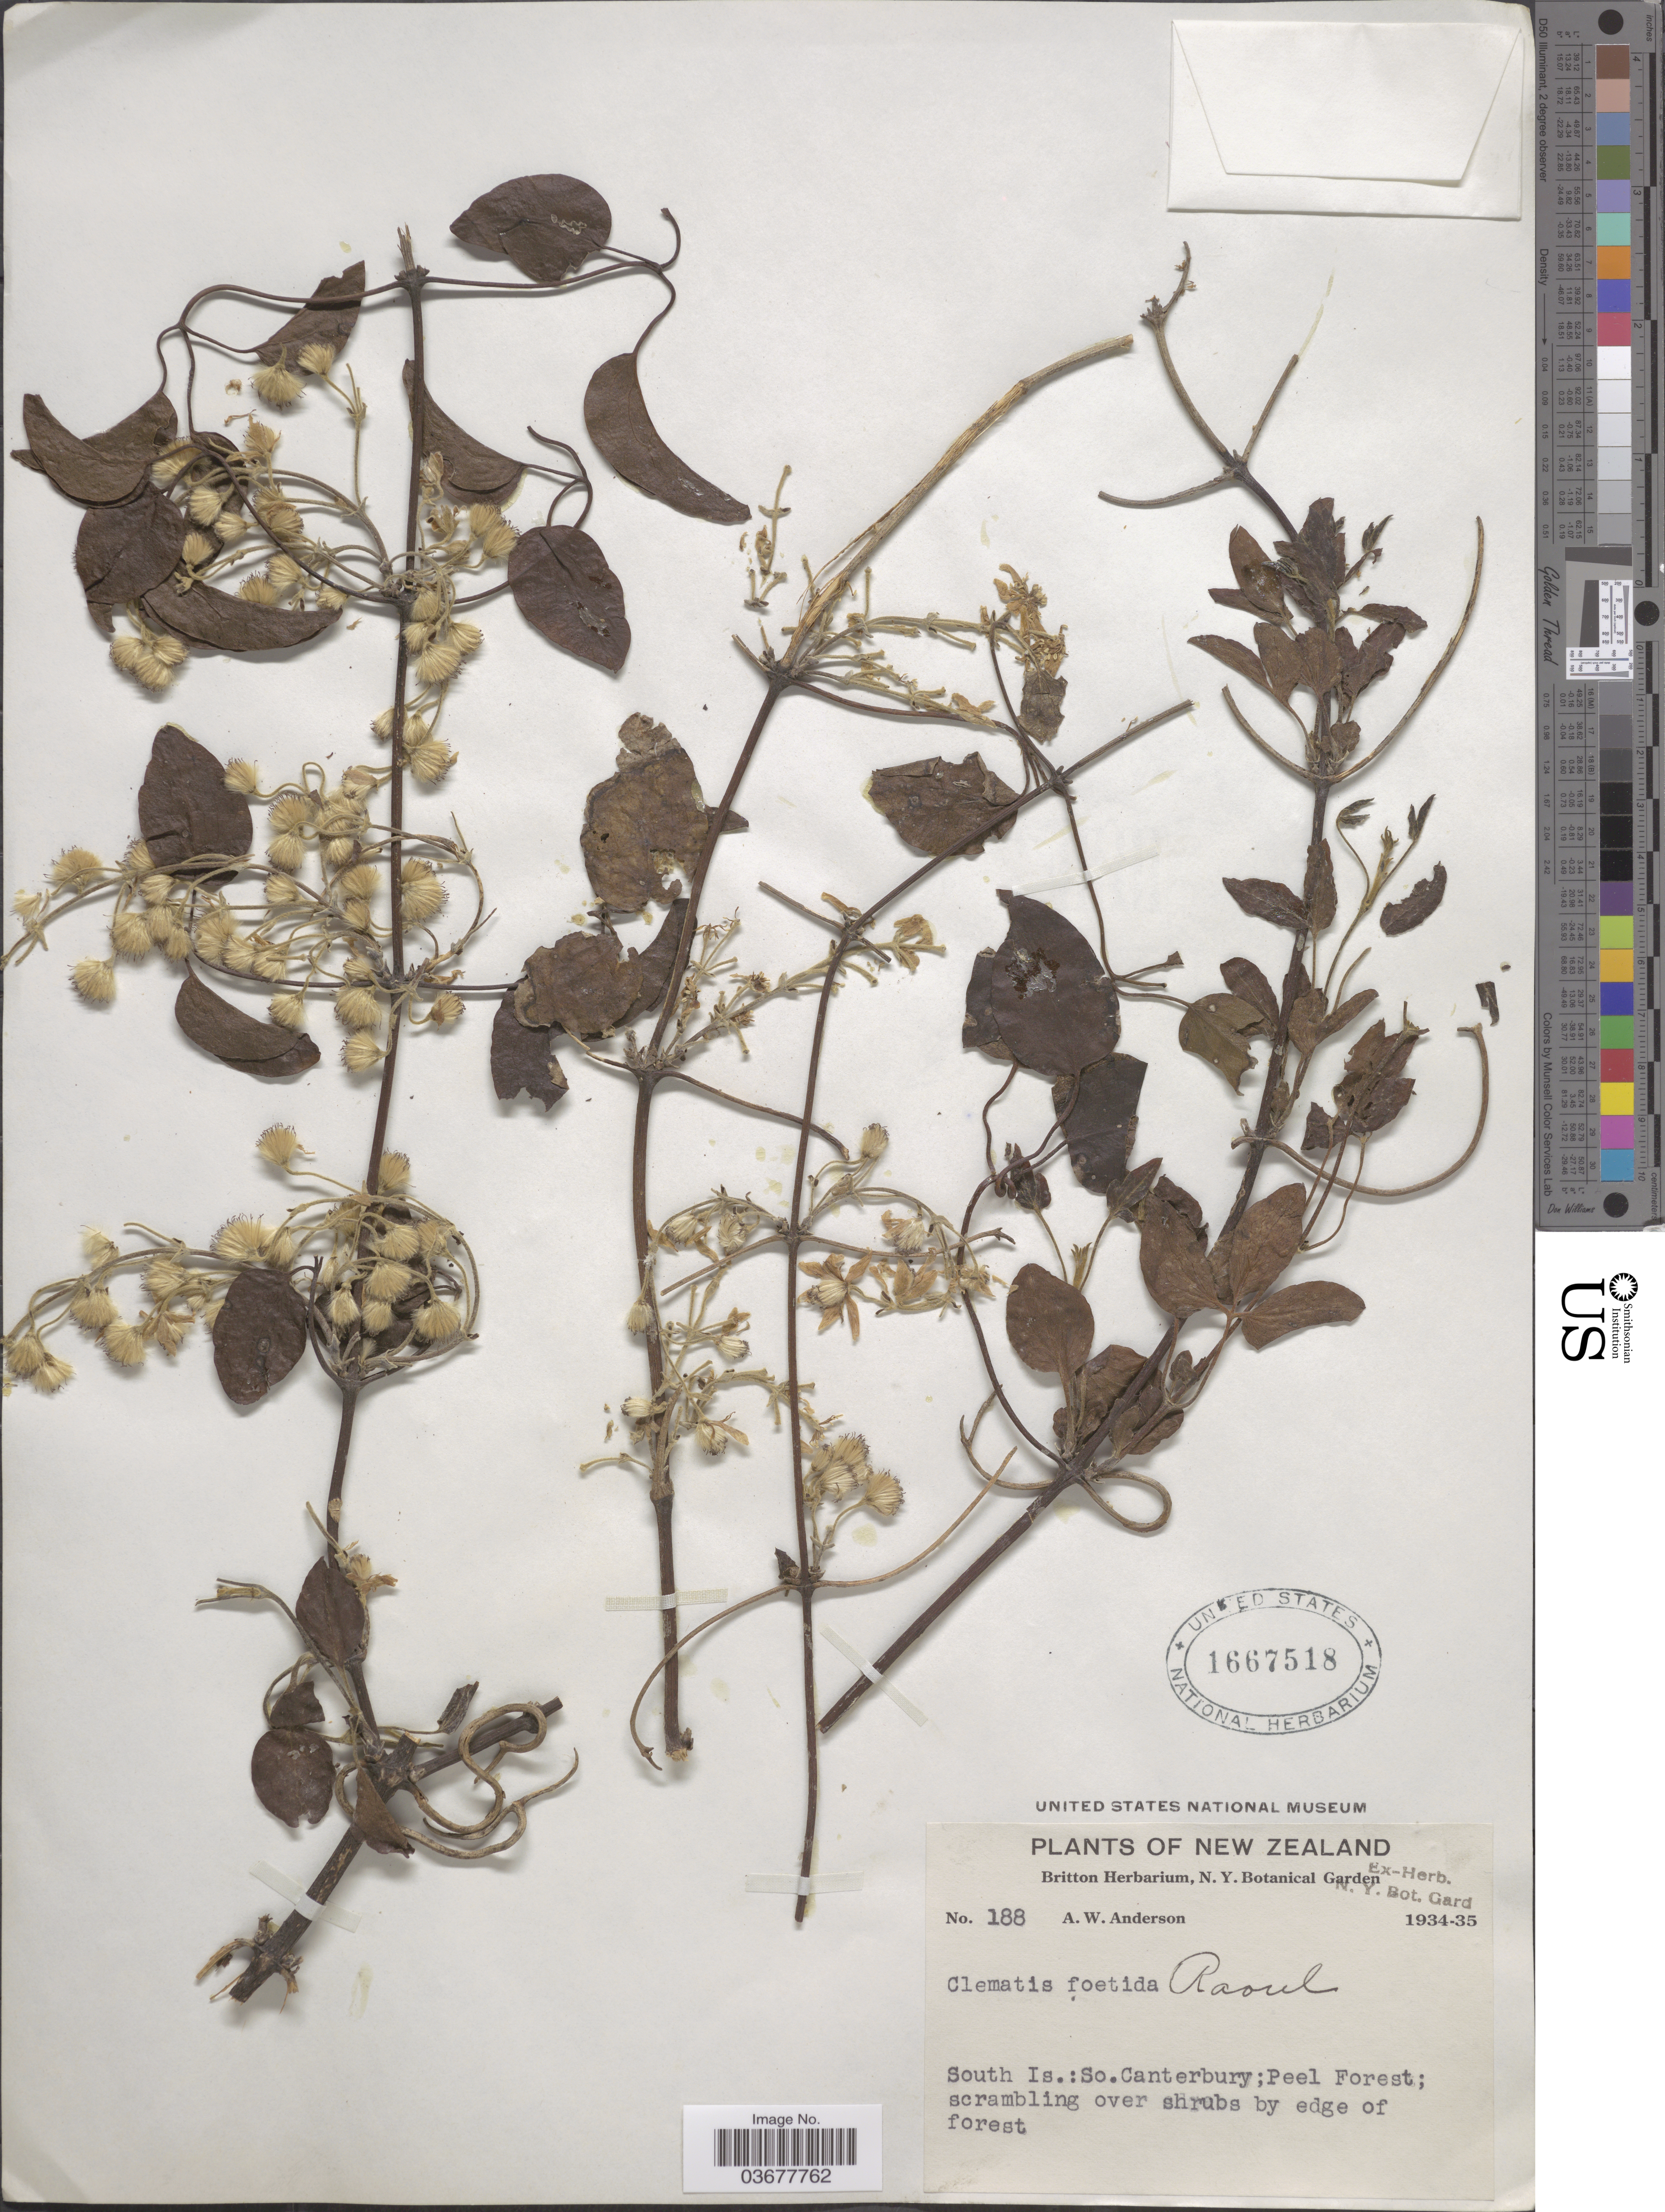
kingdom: Plantae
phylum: Tracheophyta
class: Magnoliopsida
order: Ranunculales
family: Ranunculaceae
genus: Clematis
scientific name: Clematis foetida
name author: Raoul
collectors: A. W. Anderson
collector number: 188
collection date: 1934/1935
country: New Zealand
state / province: Canterbury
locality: South Is.: So.Canterbury.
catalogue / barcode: US 1667518